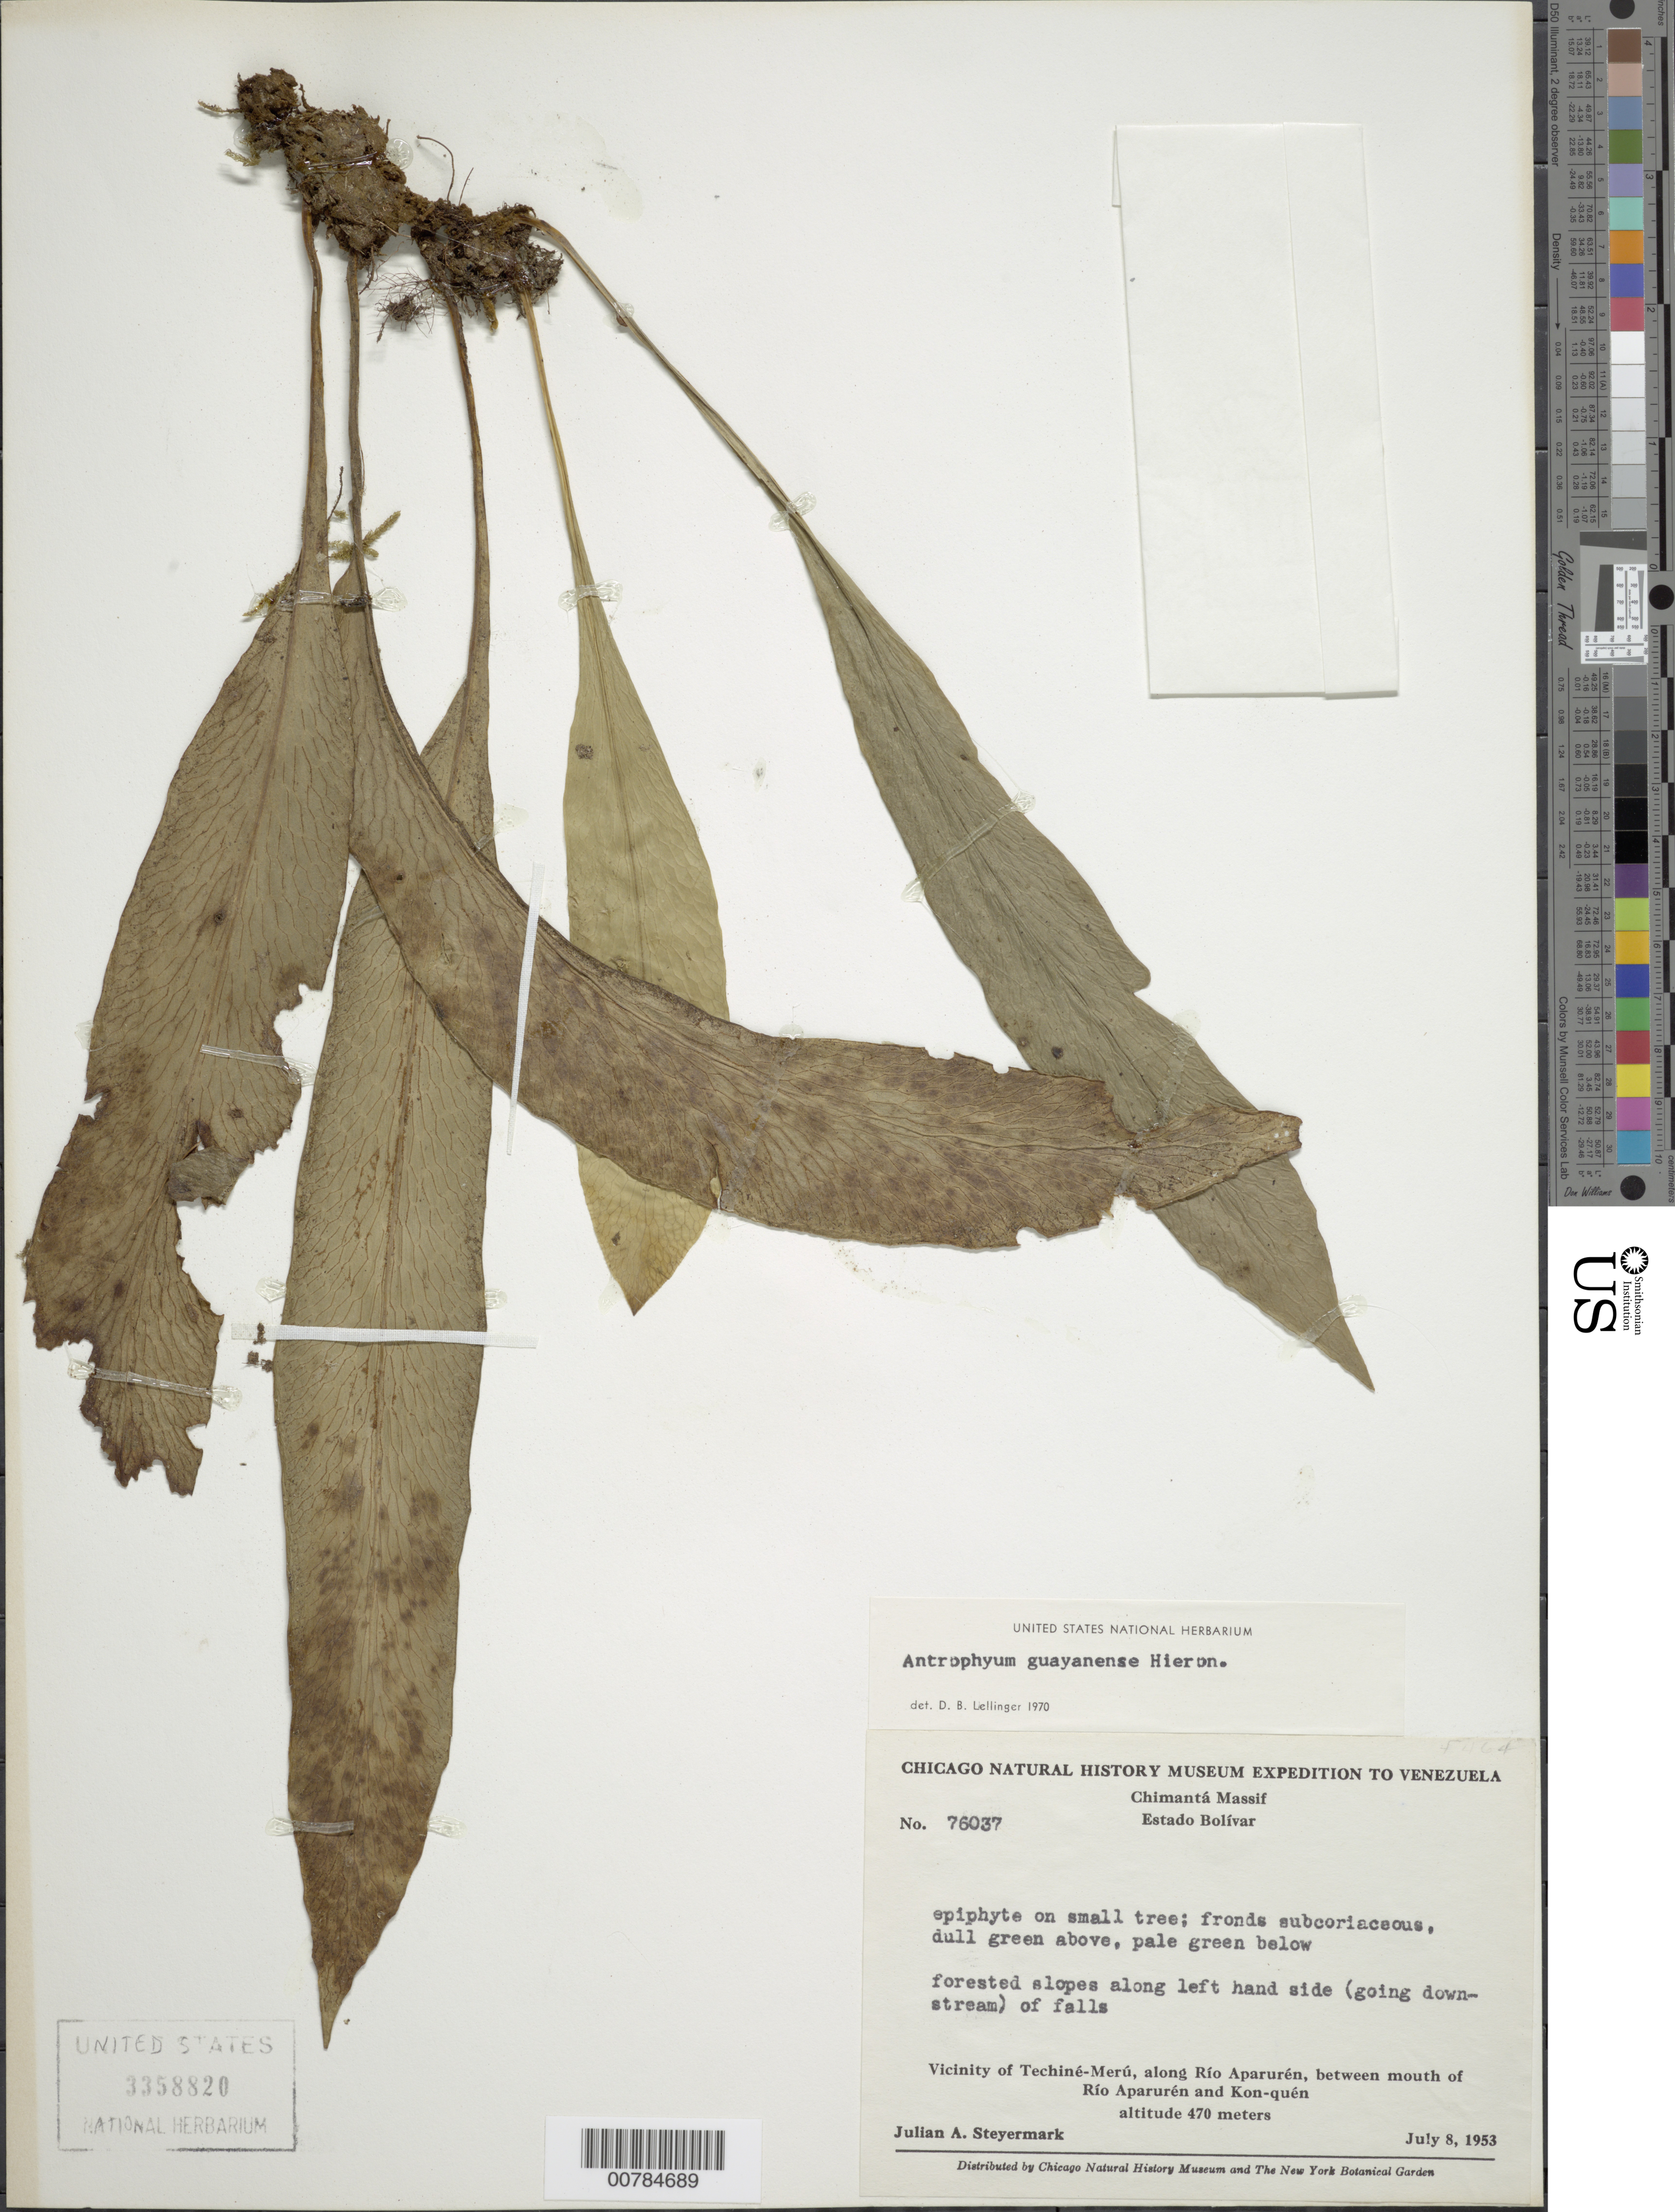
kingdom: Plantae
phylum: Tracheophyta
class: Polypodiopsida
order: Polypodiales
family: Pteridaceae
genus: Polytaenium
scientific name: Polytaenium guayanense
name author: (Hieron.) Alston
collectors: J. Steyermark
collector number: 76037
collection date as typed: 8-Jul-53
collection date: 1953-07-08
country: Venezuela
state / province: Bolívar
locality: Chimantá Massif, vicinity of Techiné-Merú, along Río Aparurén, between mouth of Río Aparurén and Kon-quén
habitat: Forested slopes along left hand side (going downstream) of falls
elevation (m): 470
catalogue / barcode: US 3358820